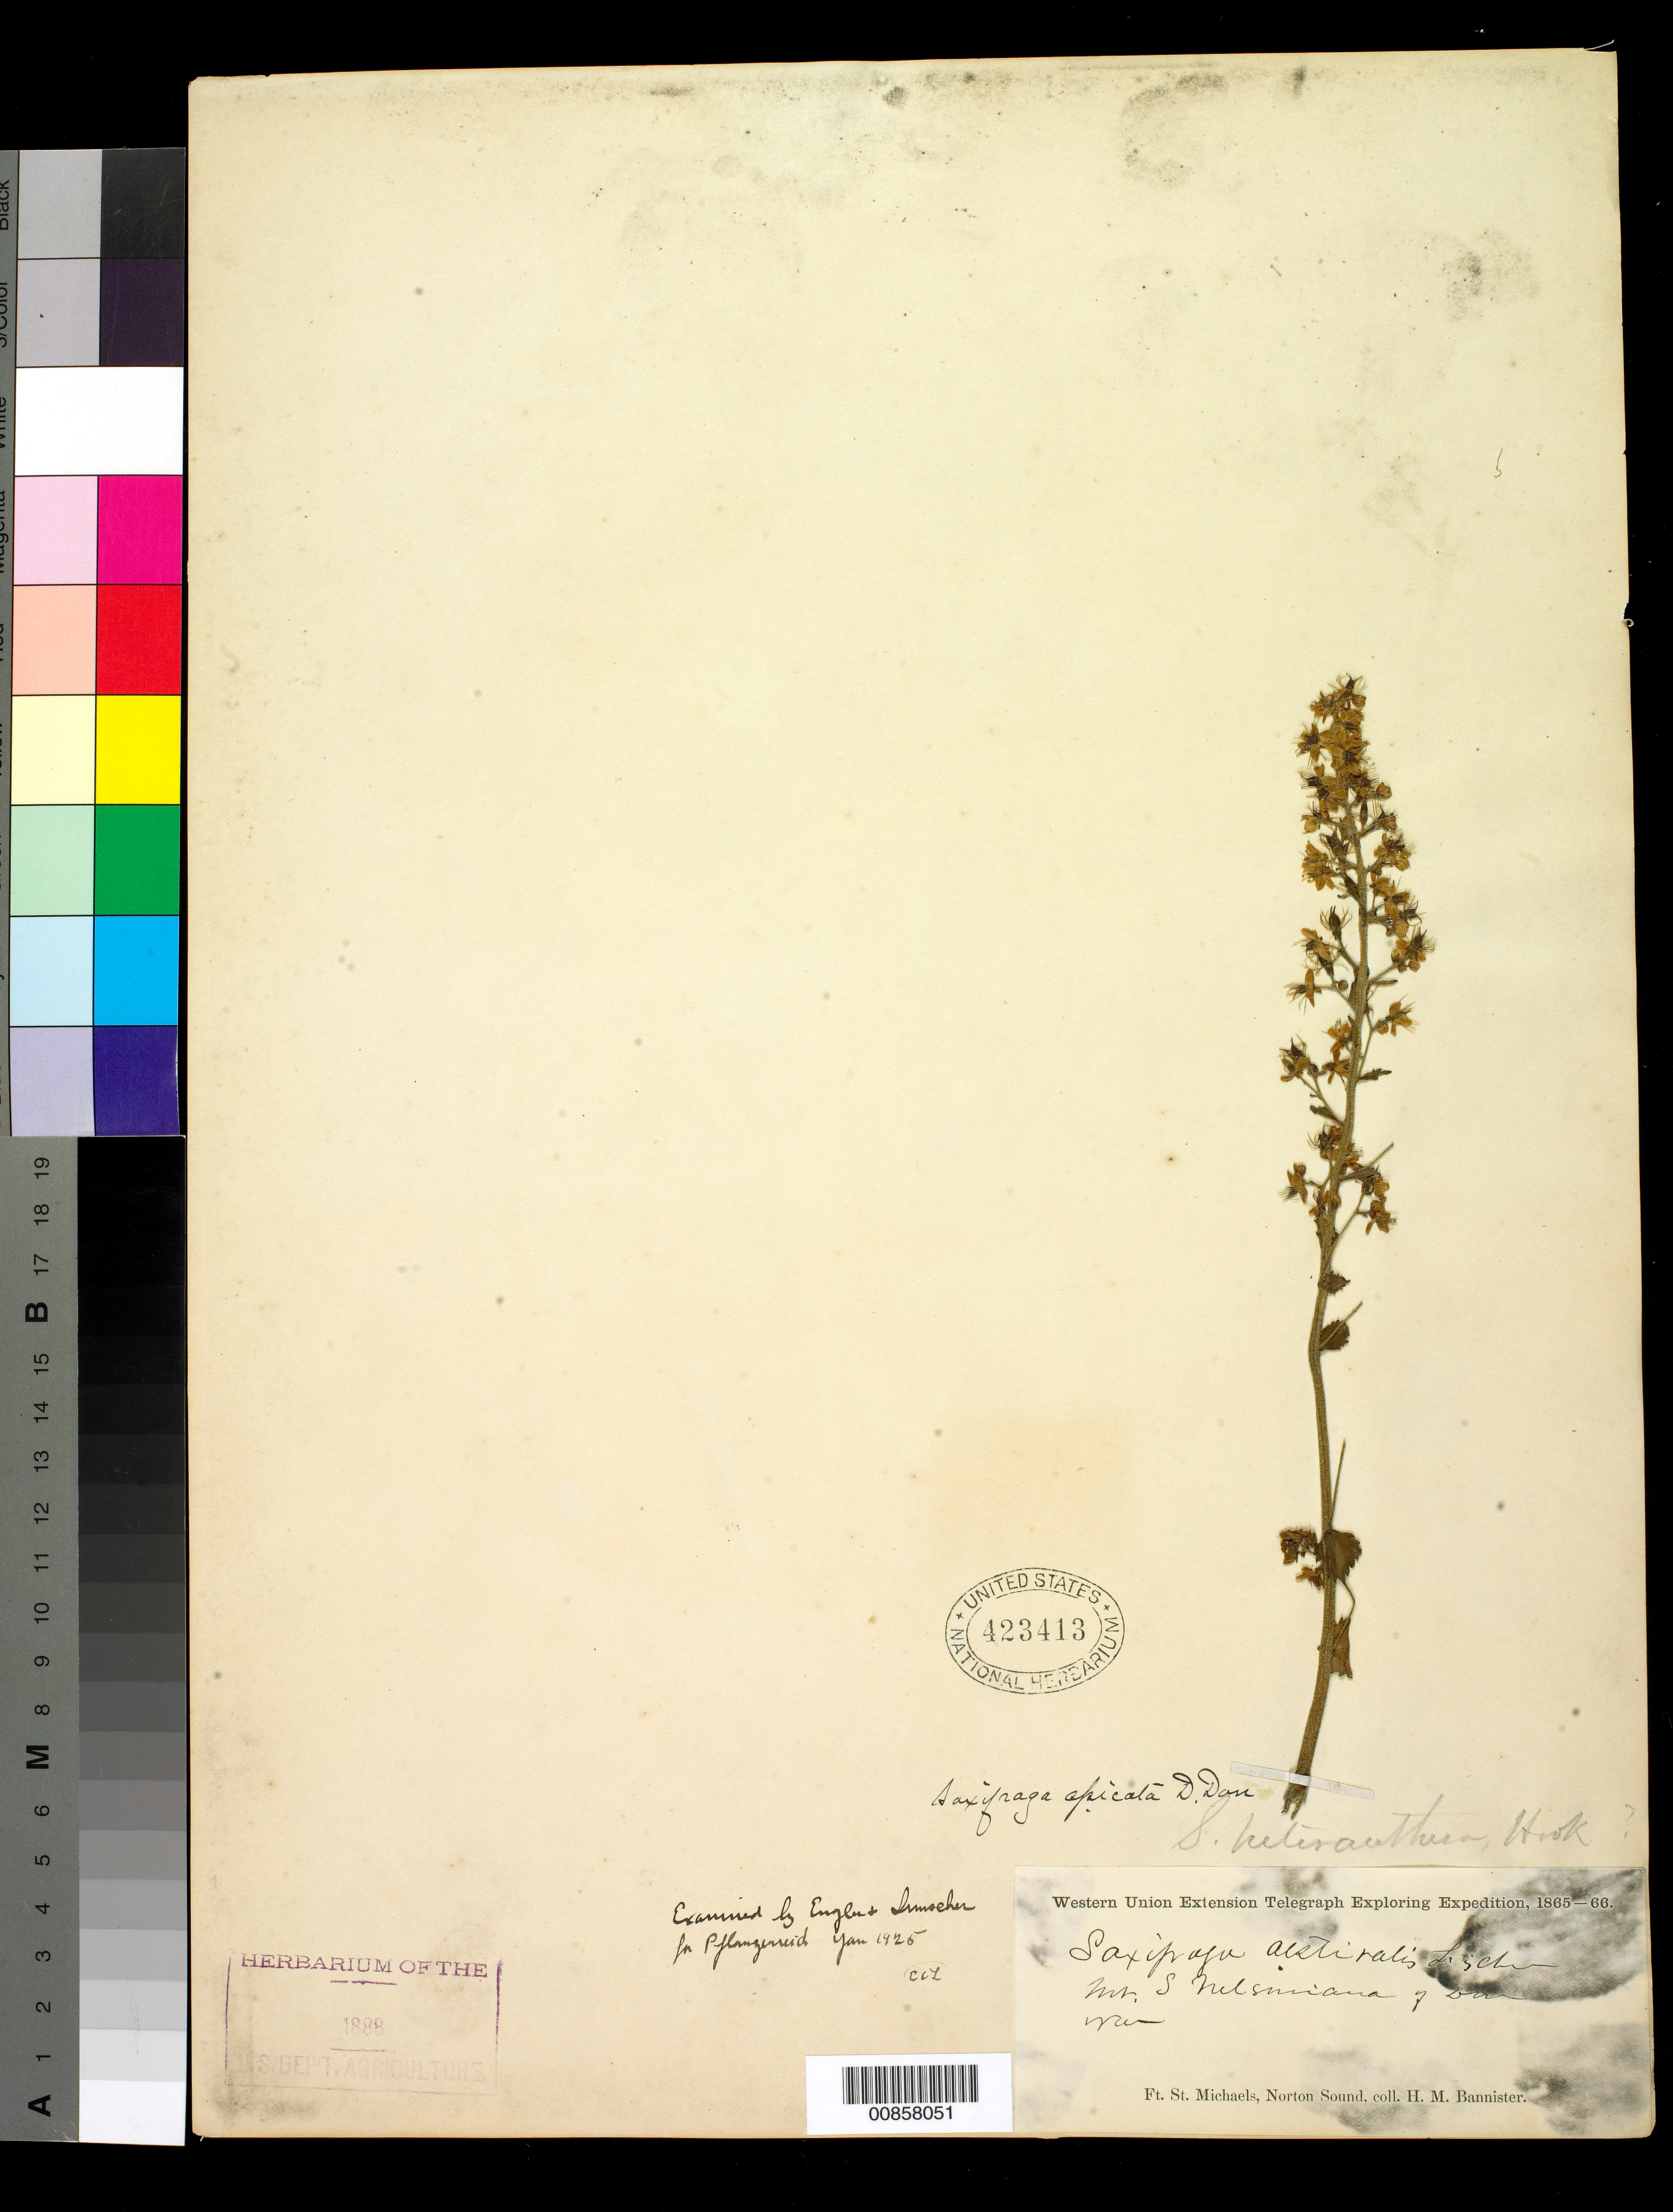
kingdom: Plantae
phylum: Tracheophyta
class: Magnoliopsida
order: Saxifragales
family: Saxifragaceae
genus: Micranthes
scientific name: Micranthes spicata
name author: (D. Don) Small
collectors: H. Bannister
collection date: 1865/1866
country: United States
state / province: Alaska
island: Stuart [?]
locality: Ft. St. Michaels Island [?], Norton Sound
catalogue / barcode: US 423413